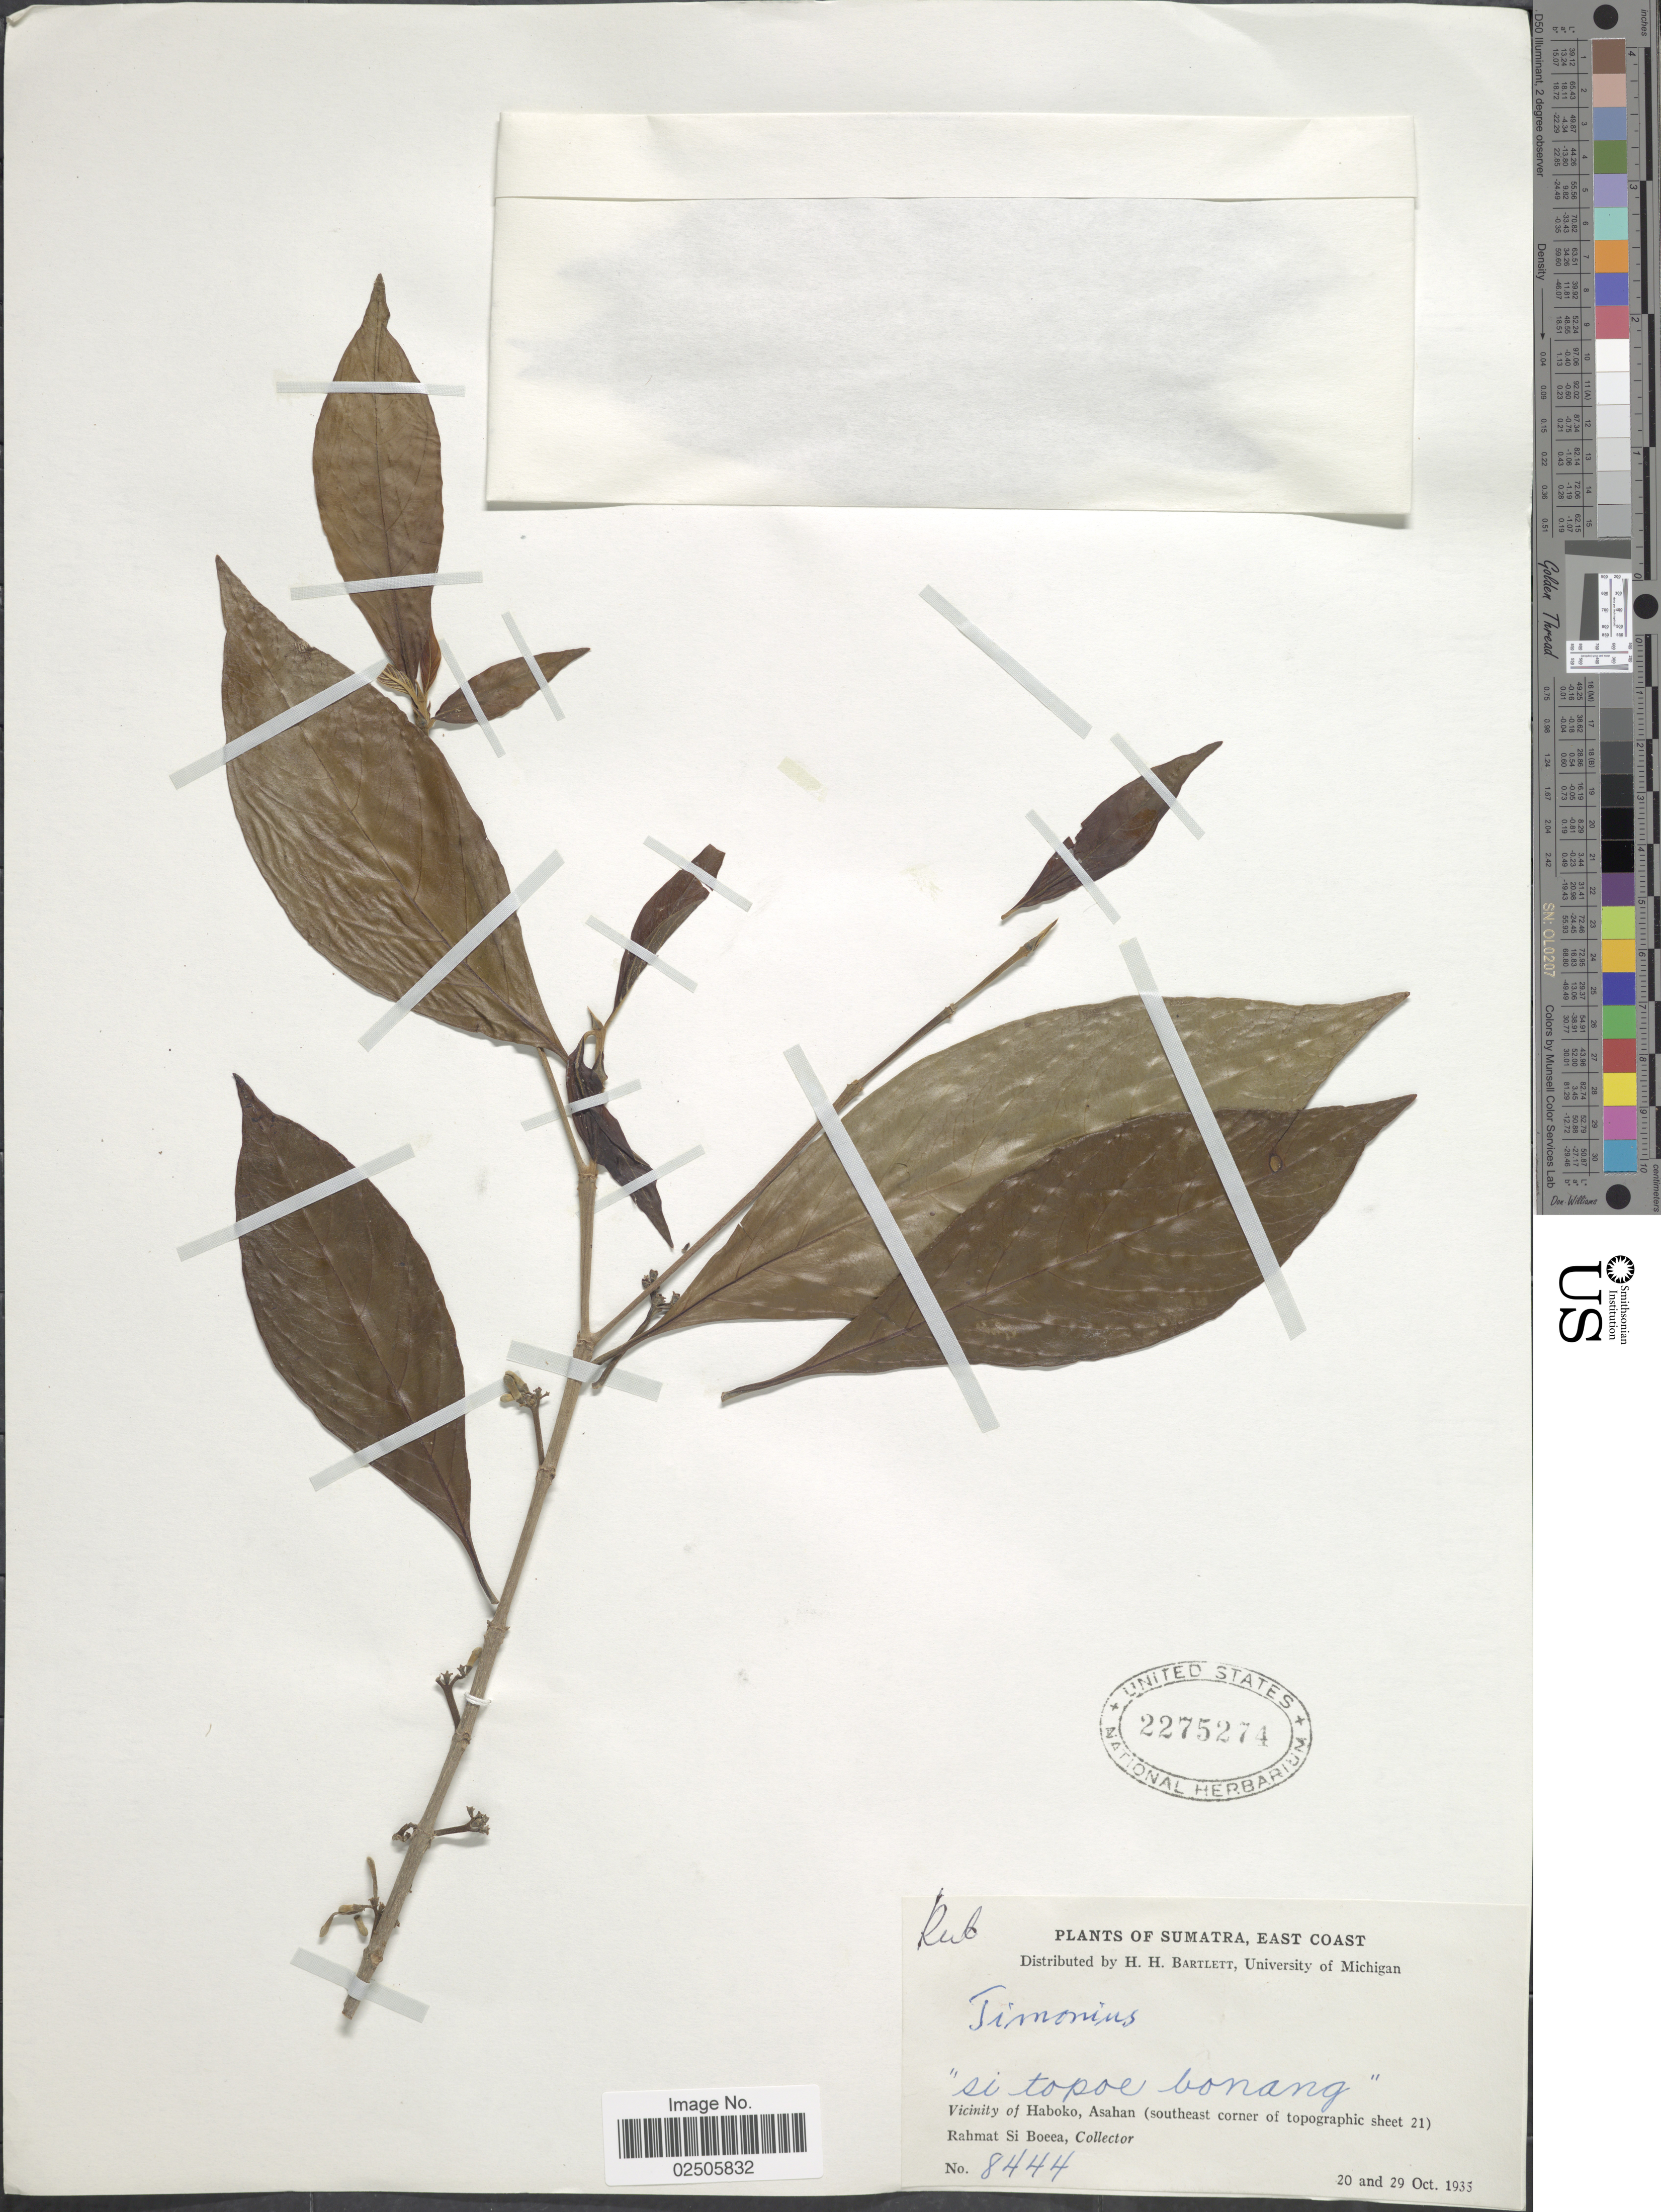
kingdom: Plantae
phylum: Tracheophyta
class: Magnoliopsida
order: Gentianales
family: Rubiaceae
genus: Timonius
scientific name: Timonius sp.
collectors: Rahmat Si Boeea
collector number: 8444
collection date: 1935-10-20/1935-10-29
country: Indonesia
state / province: Sumatra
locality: East Coast, Vicinity of Haboko, Asahan (southeast corner of topographic sheet 21)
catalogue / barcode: US 2275274